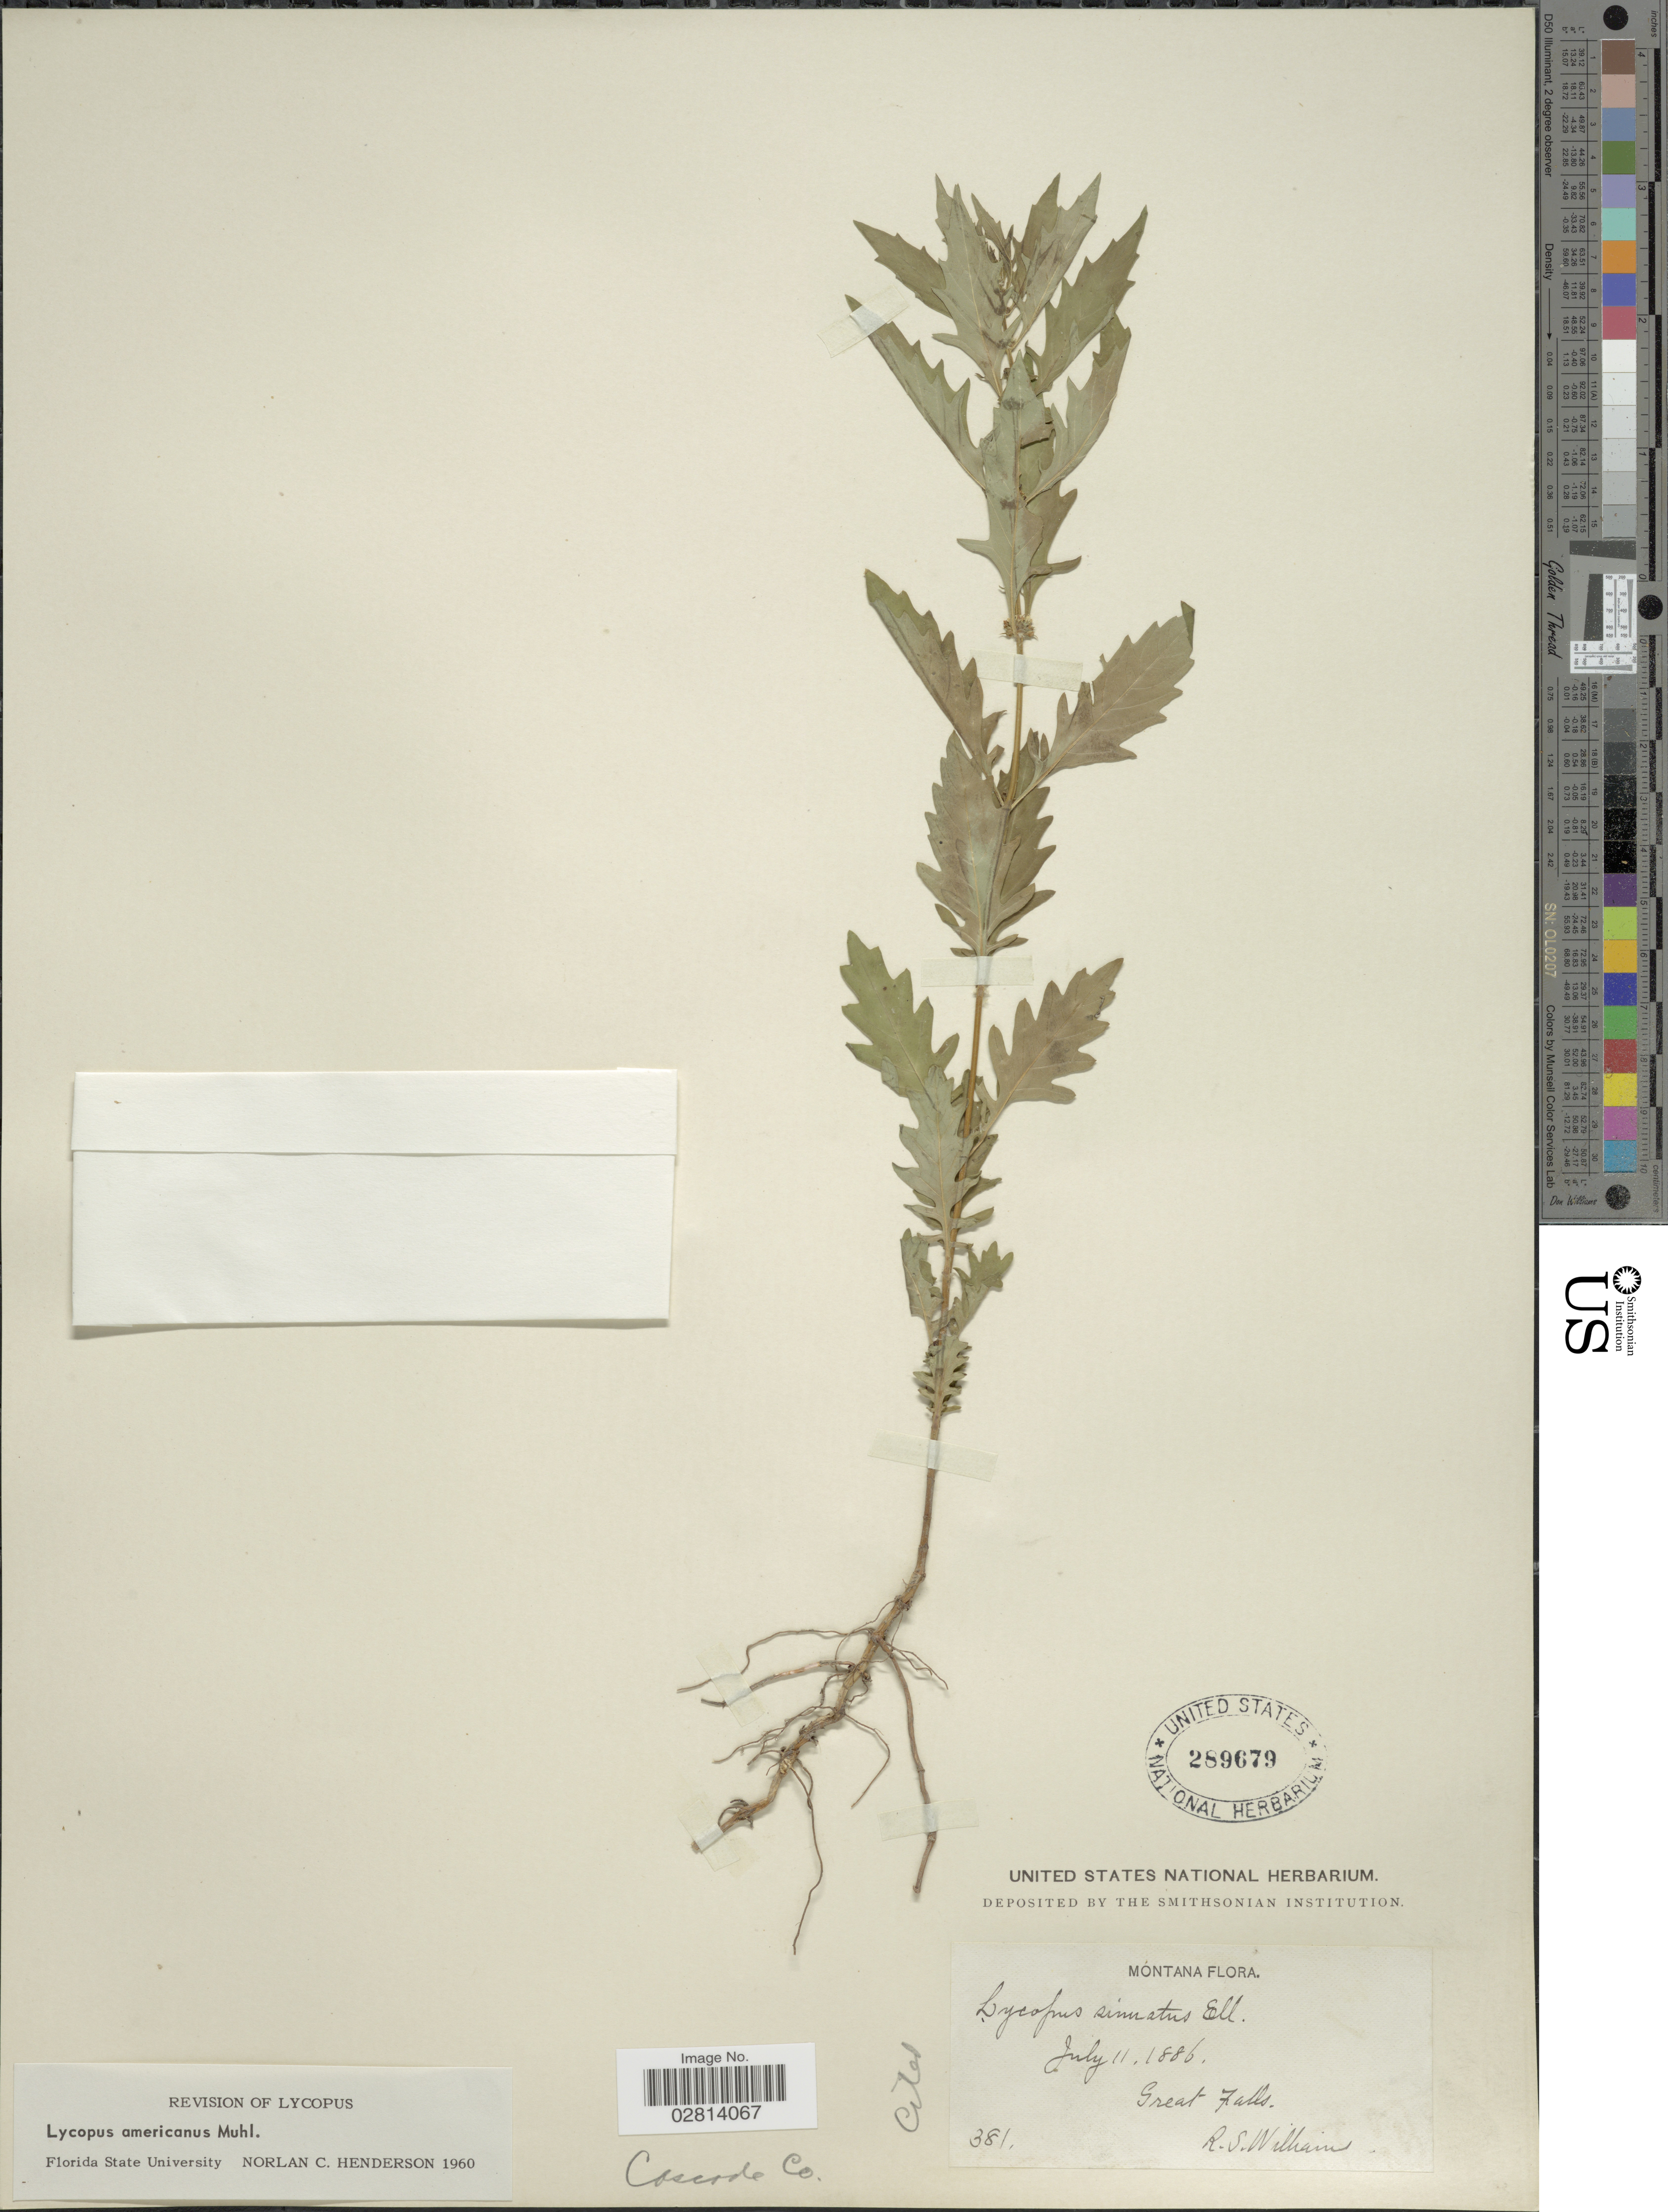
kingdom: Plantae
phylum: Tracheophyta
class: Magnoliopsida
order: Lamiales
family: Lamiaceae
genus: Lycopus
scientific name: Lycopus americanus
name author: Muhl. ex W.P.C. Barton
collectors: R. William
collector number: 381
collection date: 1886-07-11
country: United States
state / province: Montana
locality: Great Falls, Cascade Co.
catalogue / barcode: US 289679